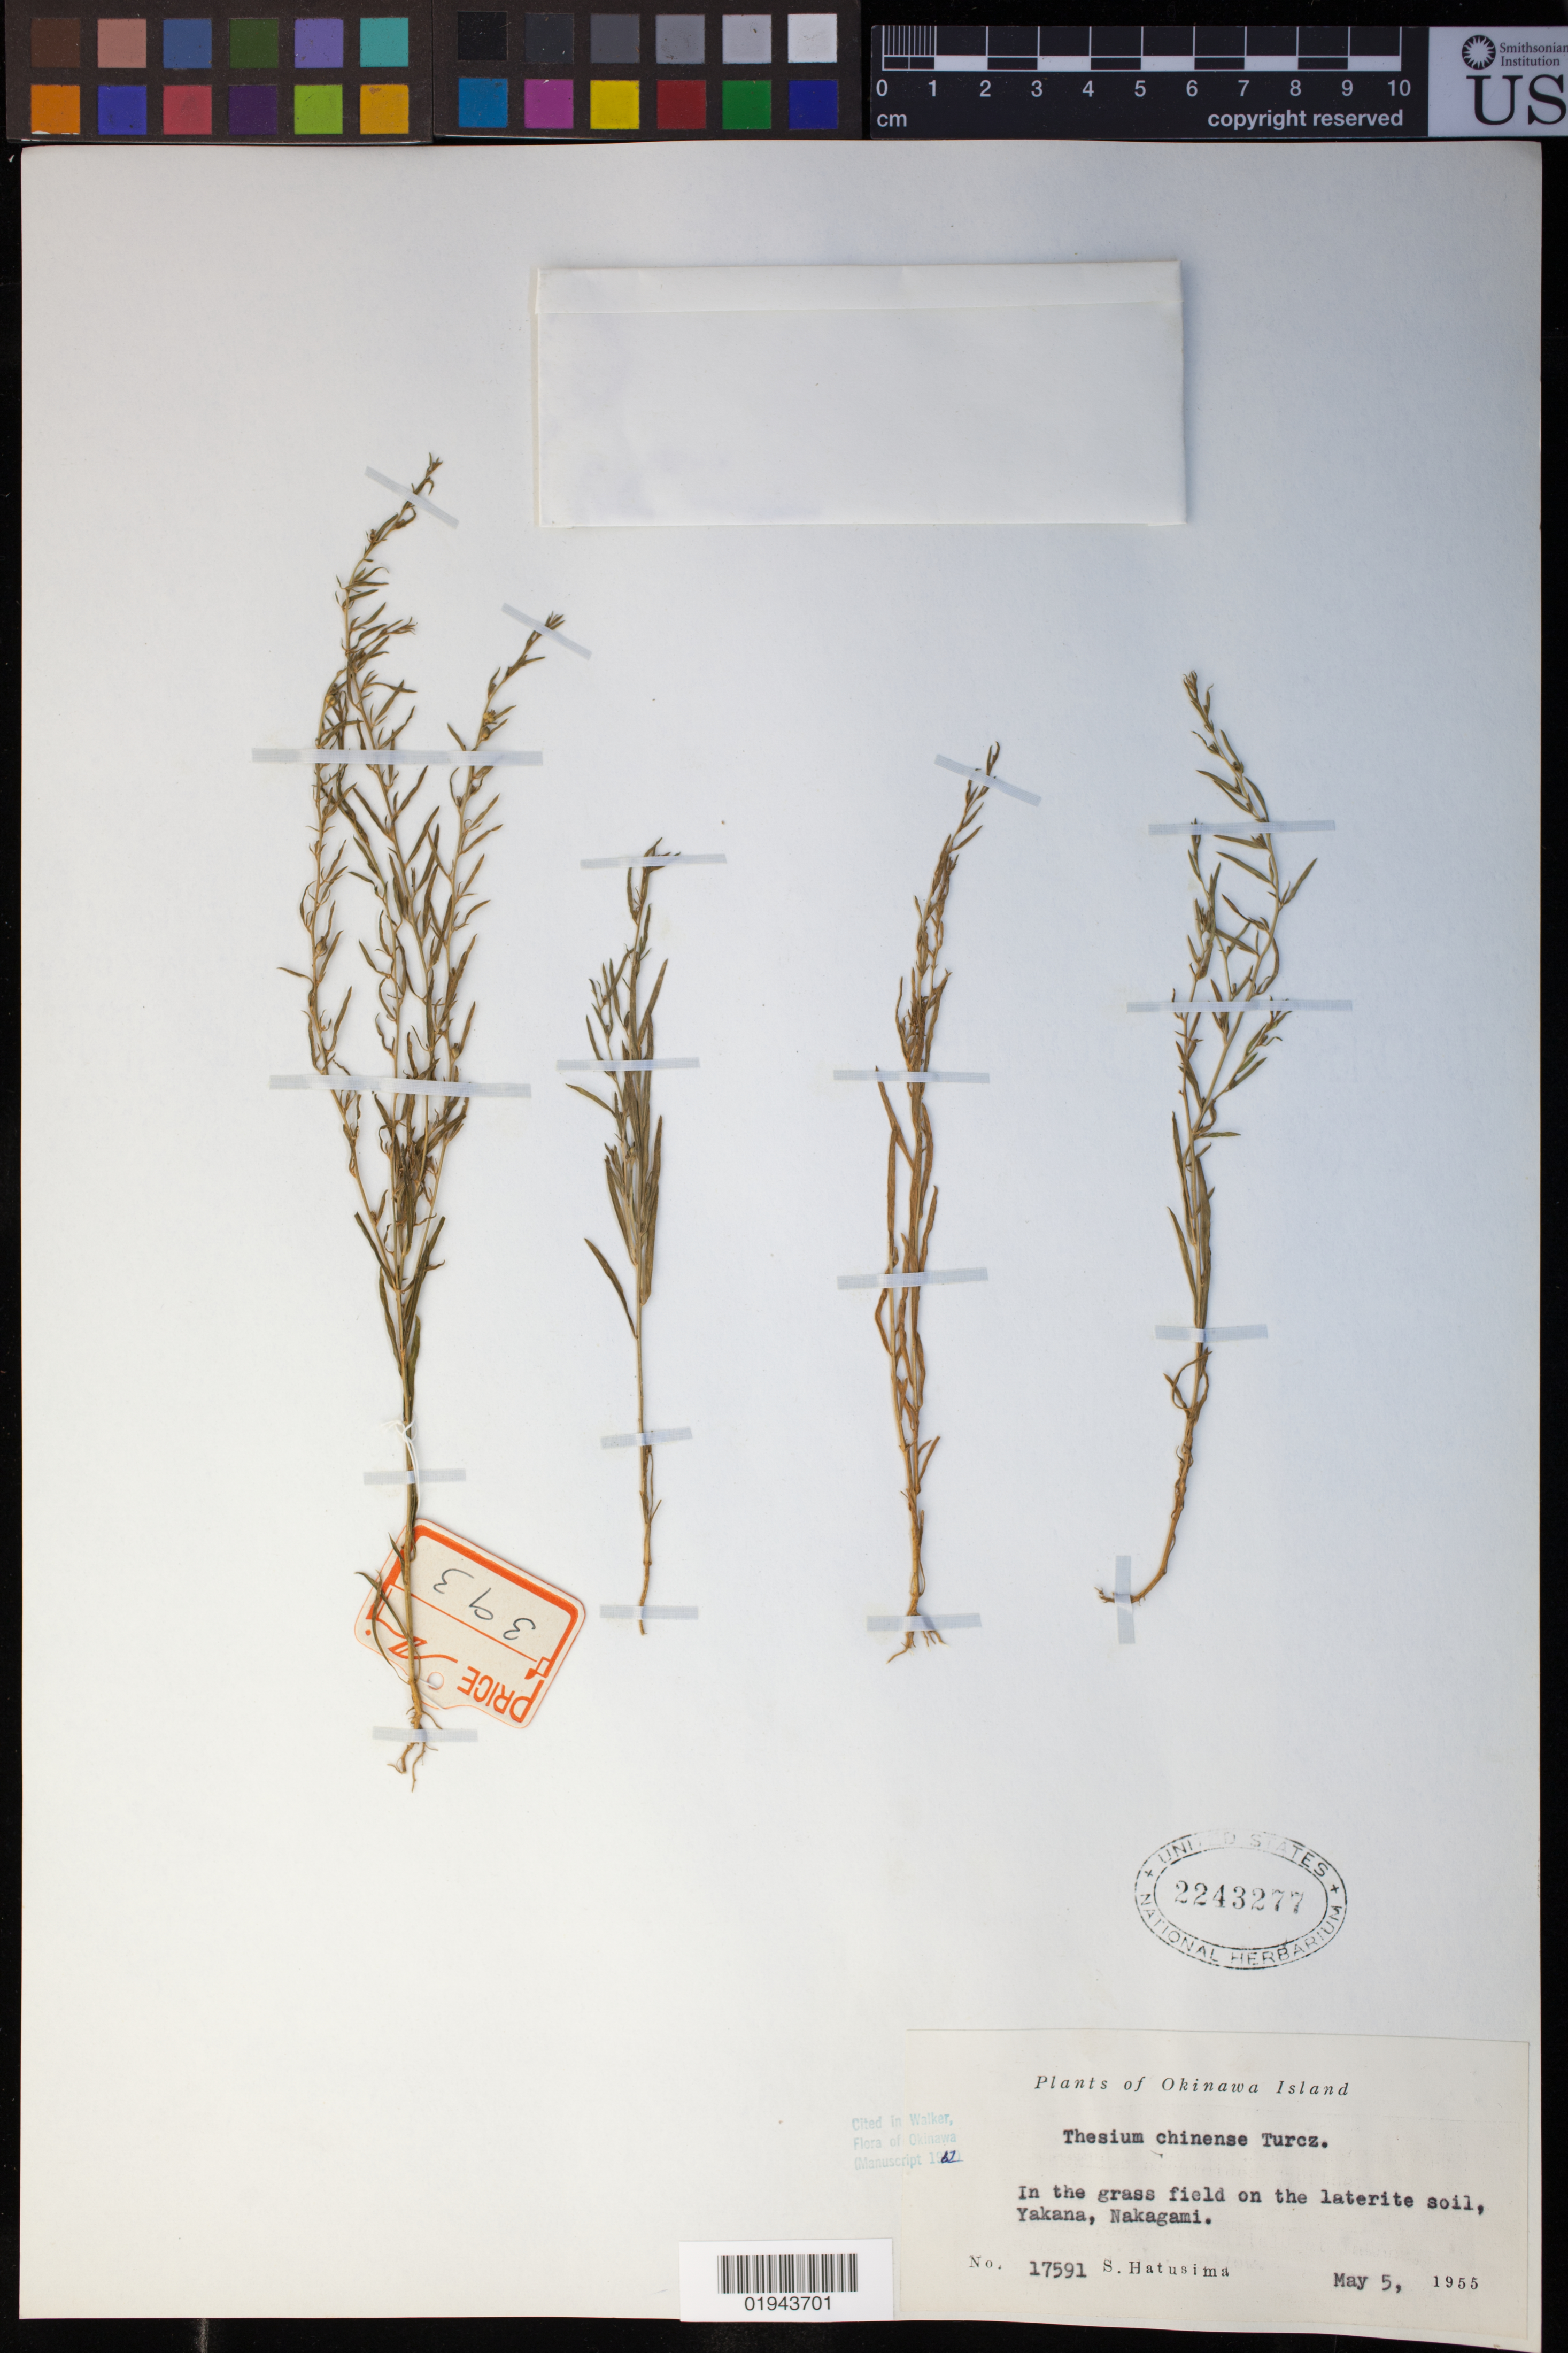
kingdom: Plantae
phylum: Tracheophyta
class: Magnoliopsida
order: Santalales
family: Thesiaceae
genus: Thesium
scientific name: Thesium chinense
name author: Turcz.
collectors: S. Hatusima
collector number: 17591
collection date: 1955-05-05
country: Japan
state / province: Okinawa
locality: Yakana, Nakagami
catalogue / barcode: US 2243277